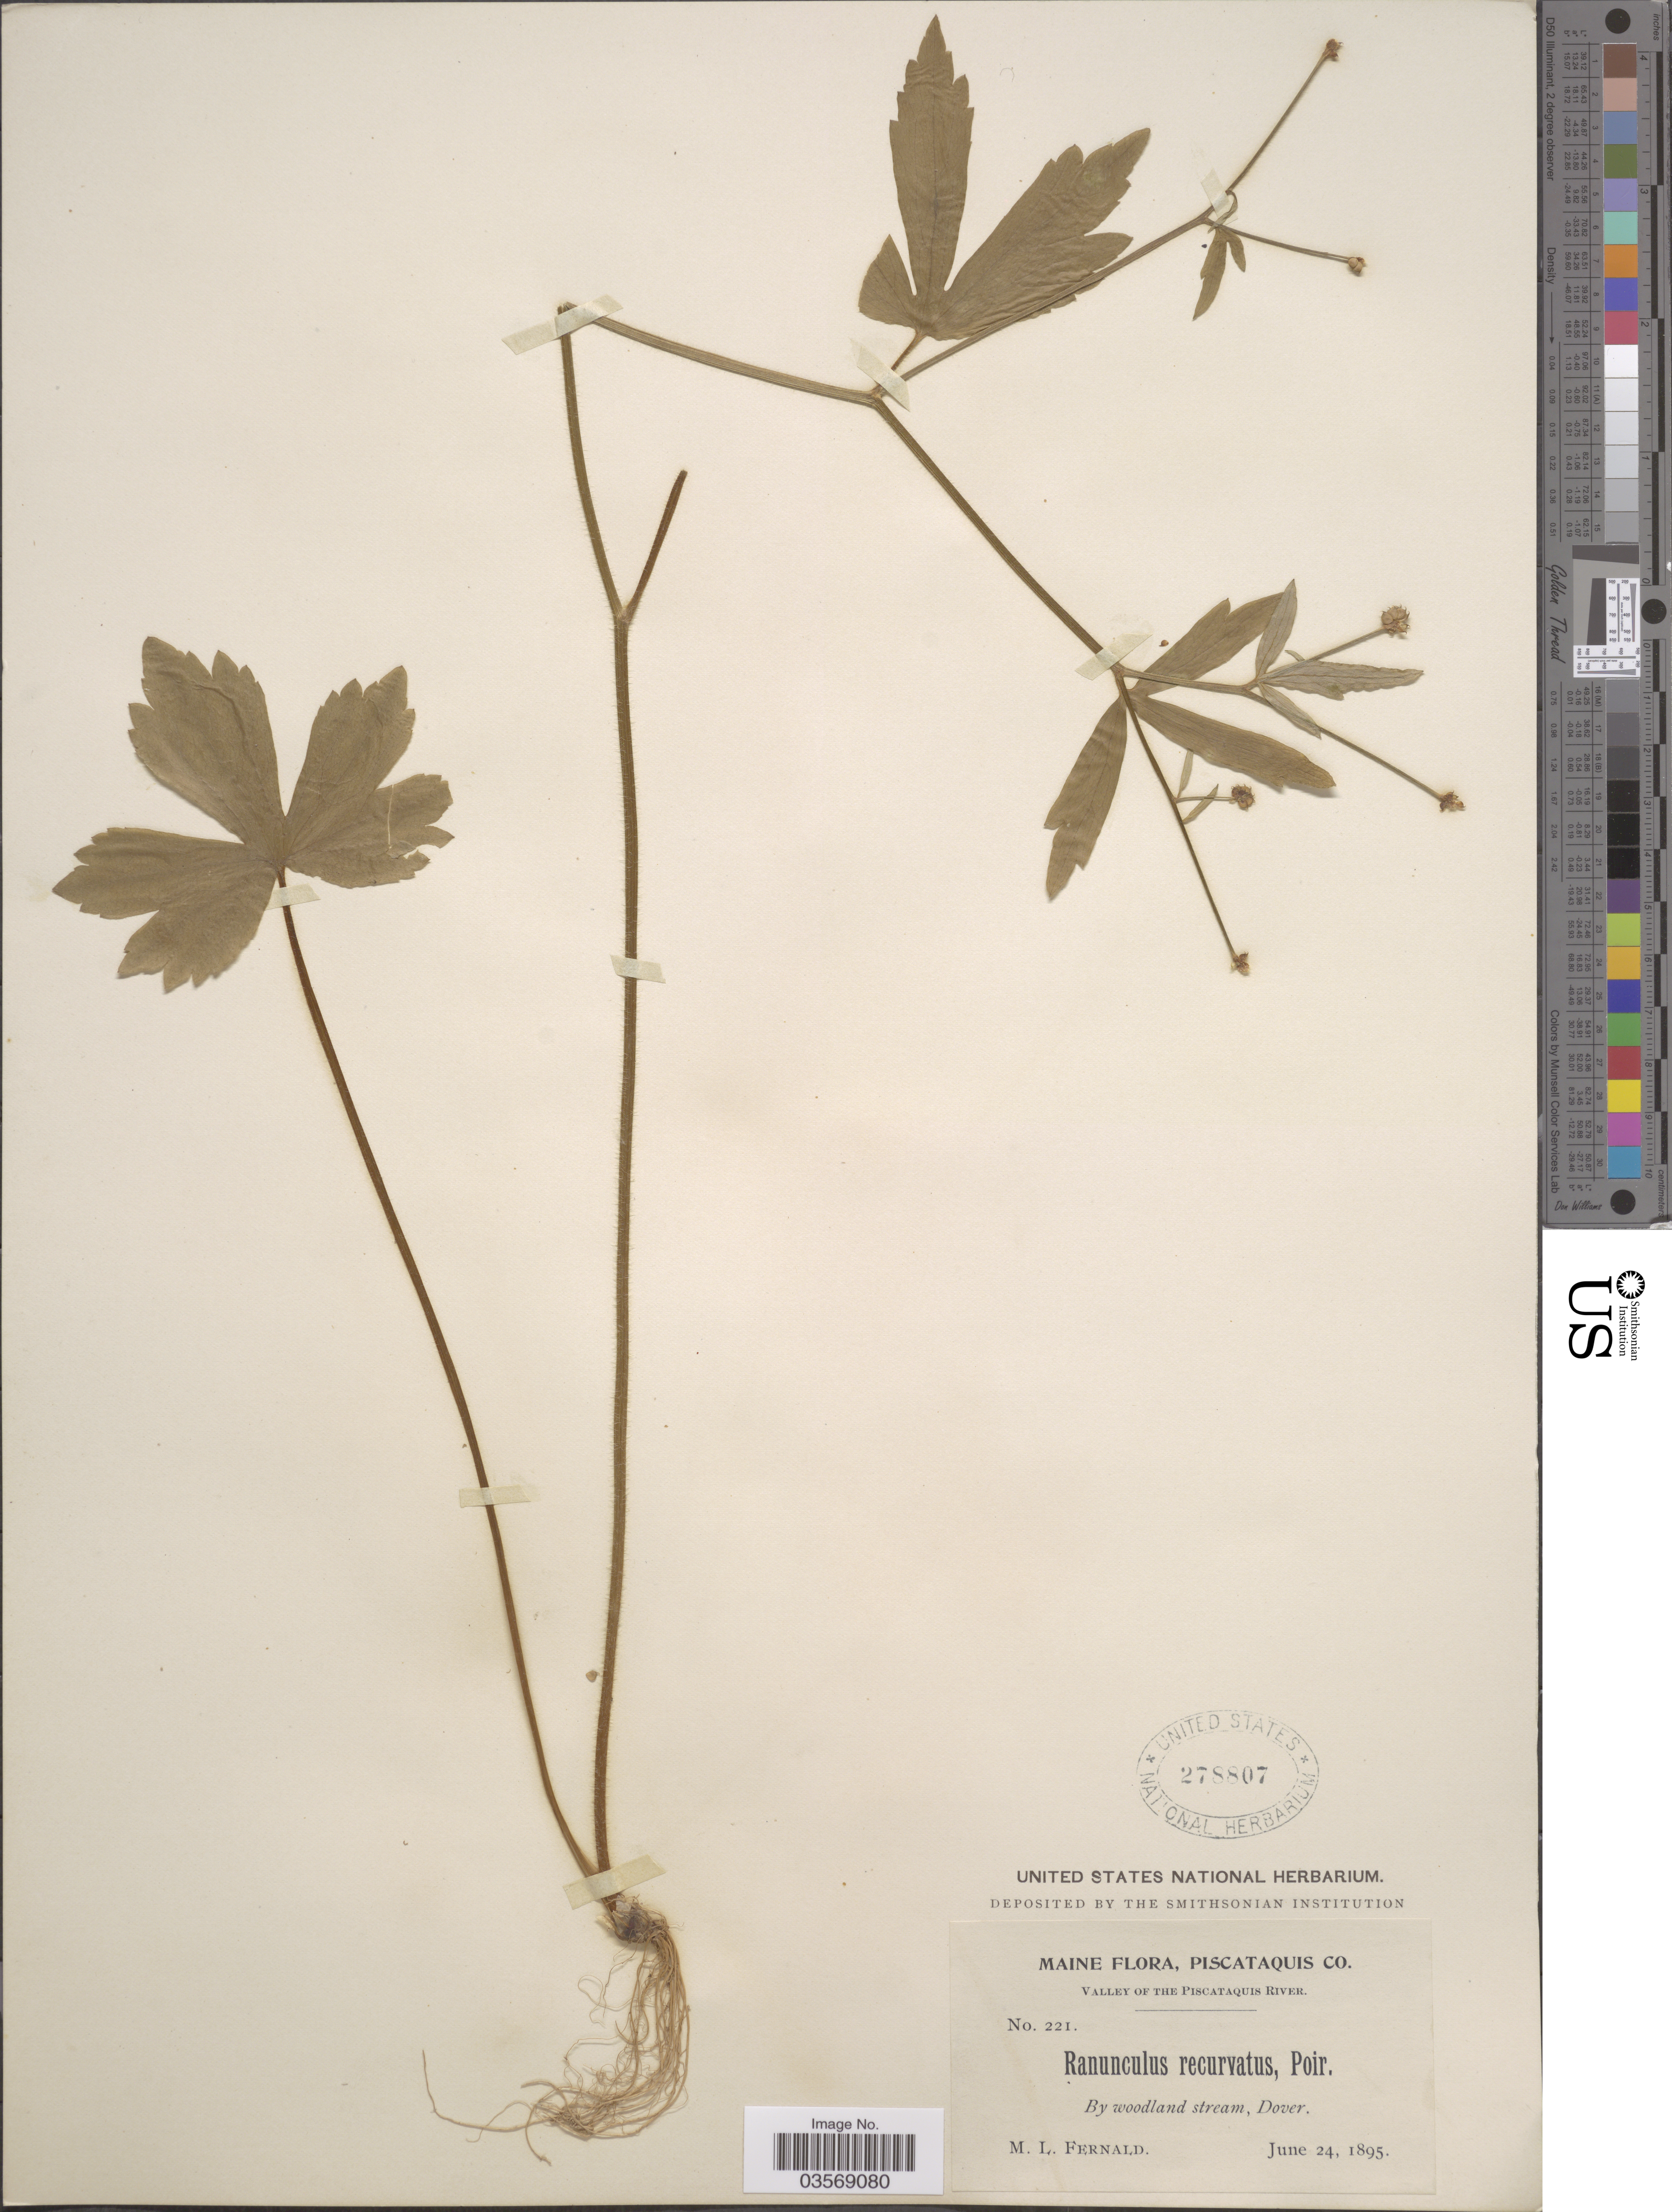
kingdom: Plantae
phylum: Tracheophyta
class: Magnoliopsida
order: Ranunculales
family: Ranunculaceae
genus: Ranunculus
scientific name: Ranunculus recurvatus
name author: Poir.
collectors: M. L. Fernald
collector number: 221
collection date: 1895-06-24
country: United States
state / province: Maine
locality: Piscataquis Co. Valley of the Piscataquis River. Dover.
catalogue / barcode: US 278807